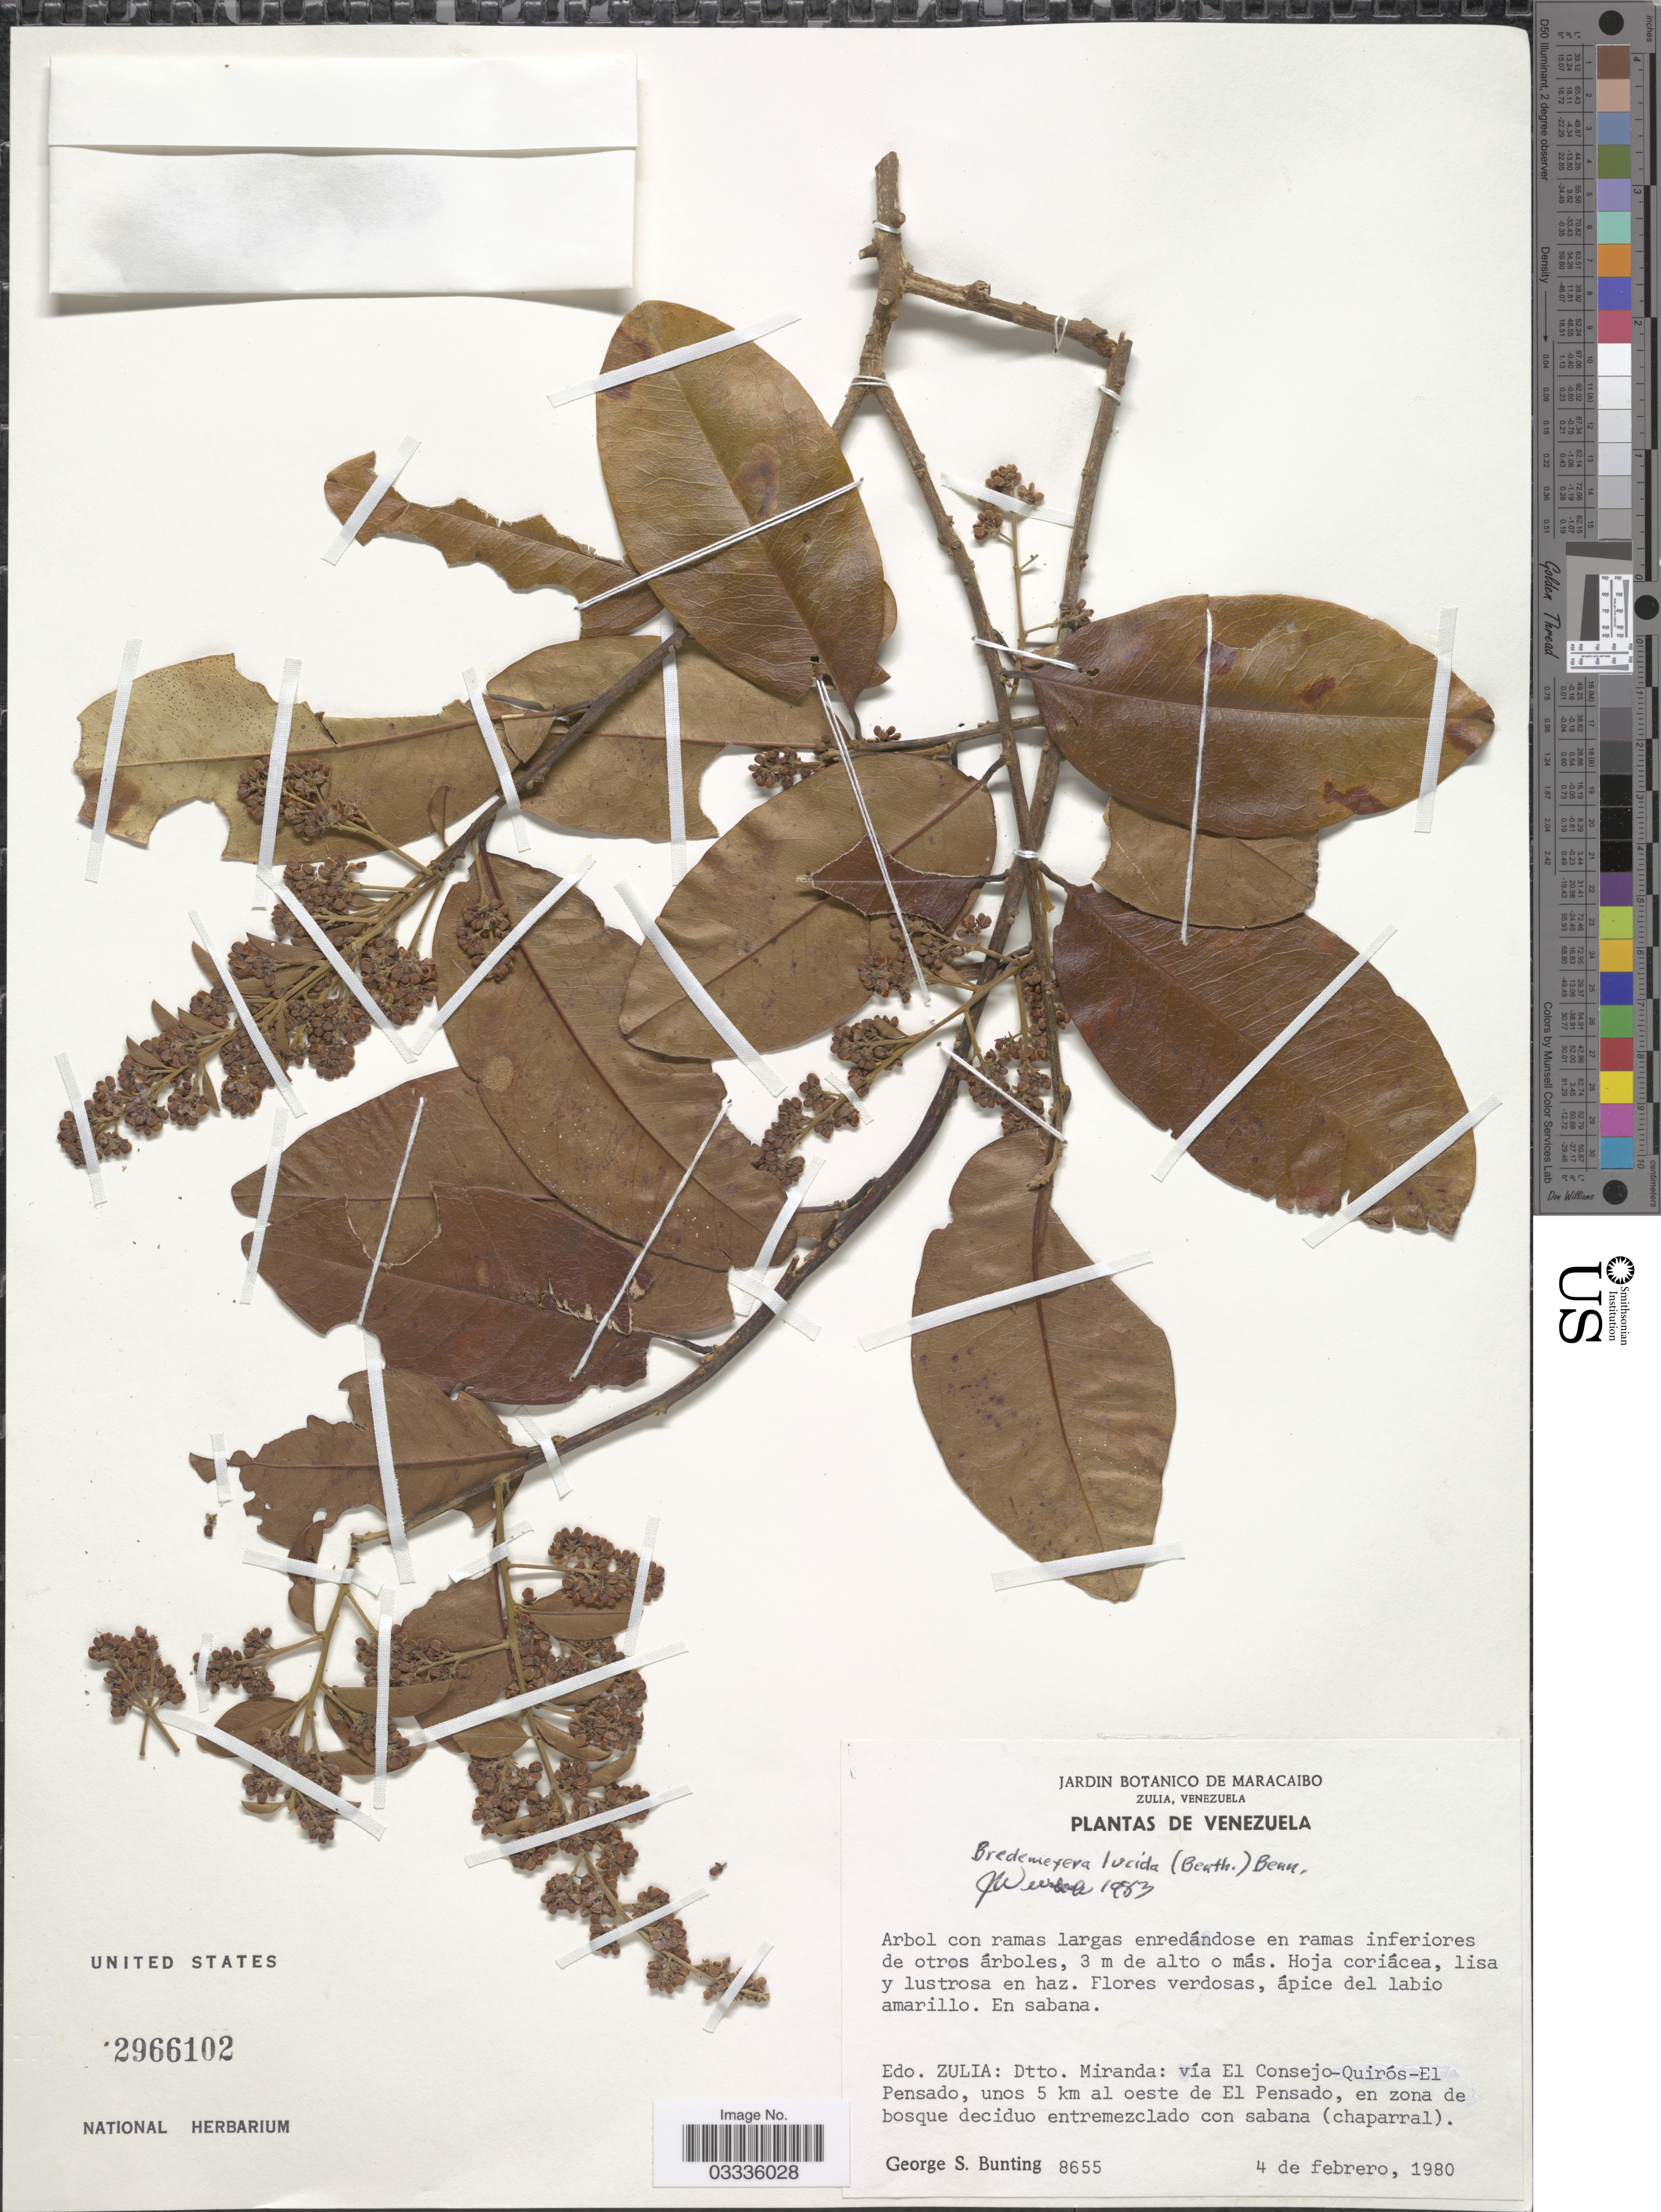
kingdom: Plantae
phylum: Tracheophyta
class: Magnoliopsida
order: Fabales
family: Polygalaceae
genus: Bredemeyera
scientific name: Bredemeyera lucida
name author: (Benth.) Klotzsch ex Hassk.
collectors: G. S. Bunting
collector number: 8655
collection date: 1980-02-04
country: Venezuela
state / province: Zulia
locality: Dtto. Miranda: vía El Consejo-Quirós-El Pensado, unos 5 km al oeste de El Pensado, en zona de bosque deciduo entremezclado con sabana (chaparral).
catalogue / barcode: US 2966102